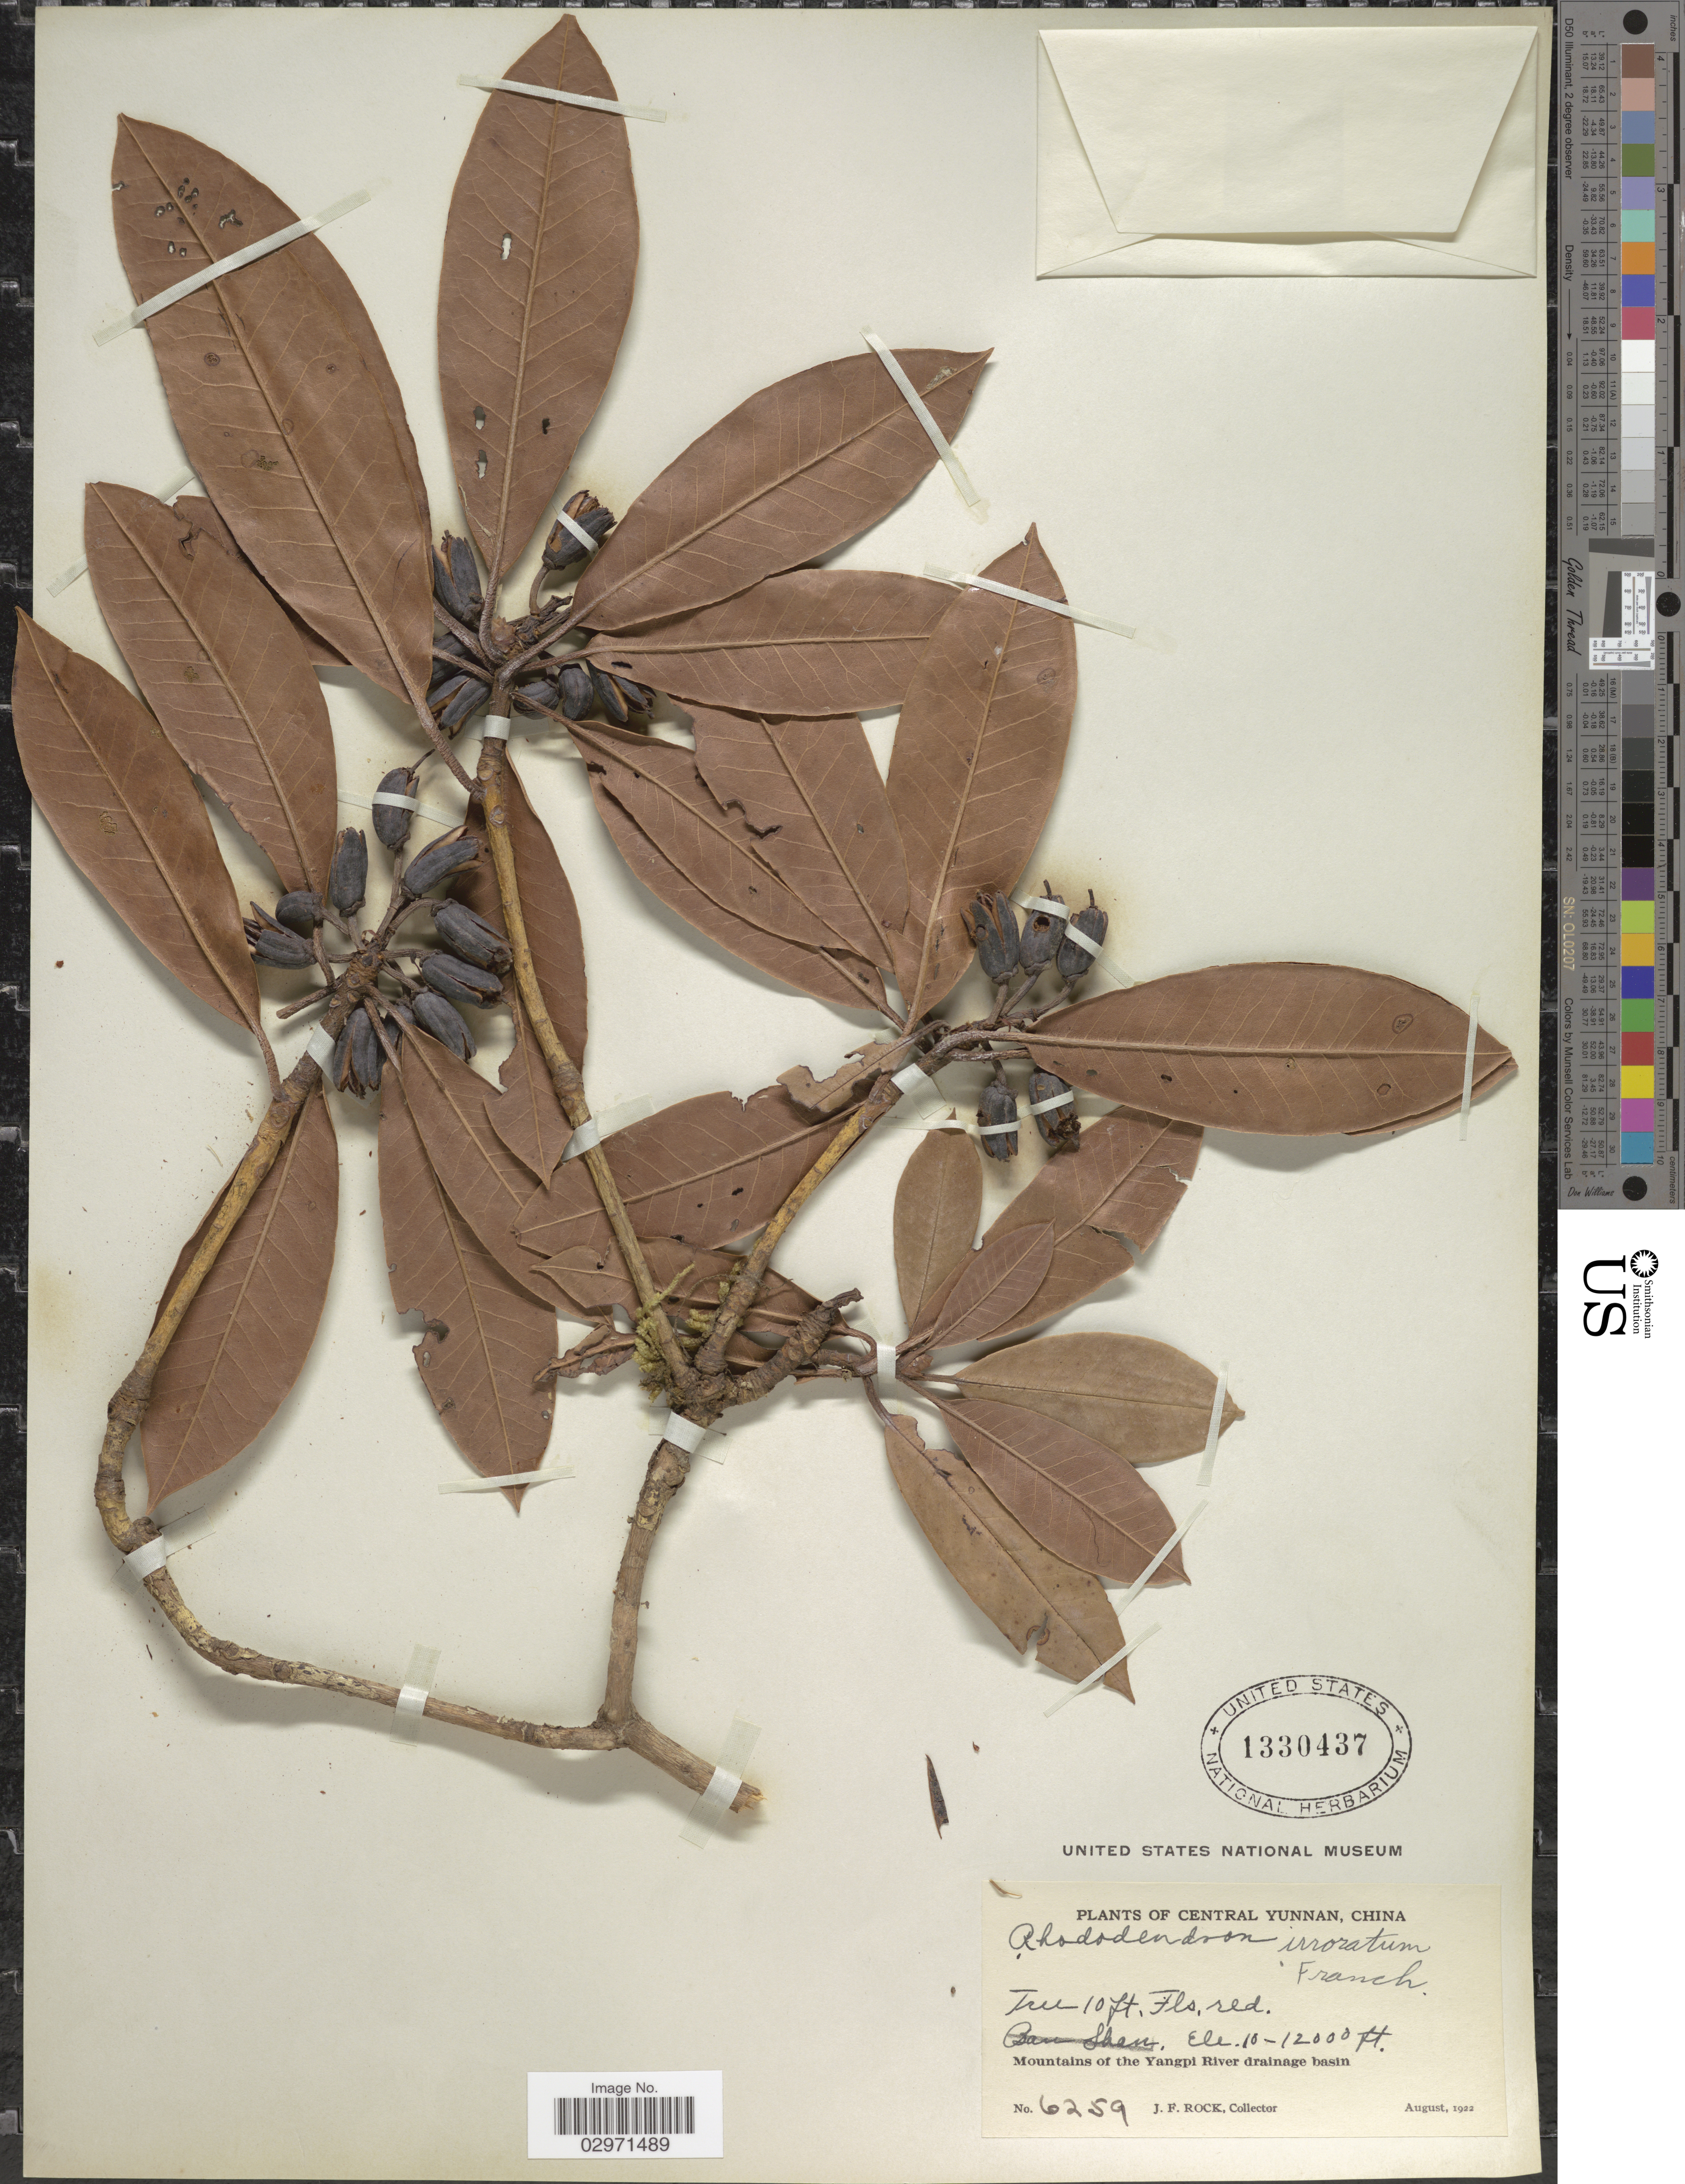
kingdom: Plantae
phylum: Tracheophyta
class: Magnoliopsida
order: Ericales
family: Ericaceae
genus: Rhododendron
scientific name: Rhododendron irroratum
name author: Franch.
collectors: J. Rock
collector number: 6259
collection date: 1922-08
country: China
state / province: Yunnan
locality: Central Yunnan. Mountains of the Yangpi River drainage basin.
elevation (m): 3048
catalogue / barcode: US 1330437